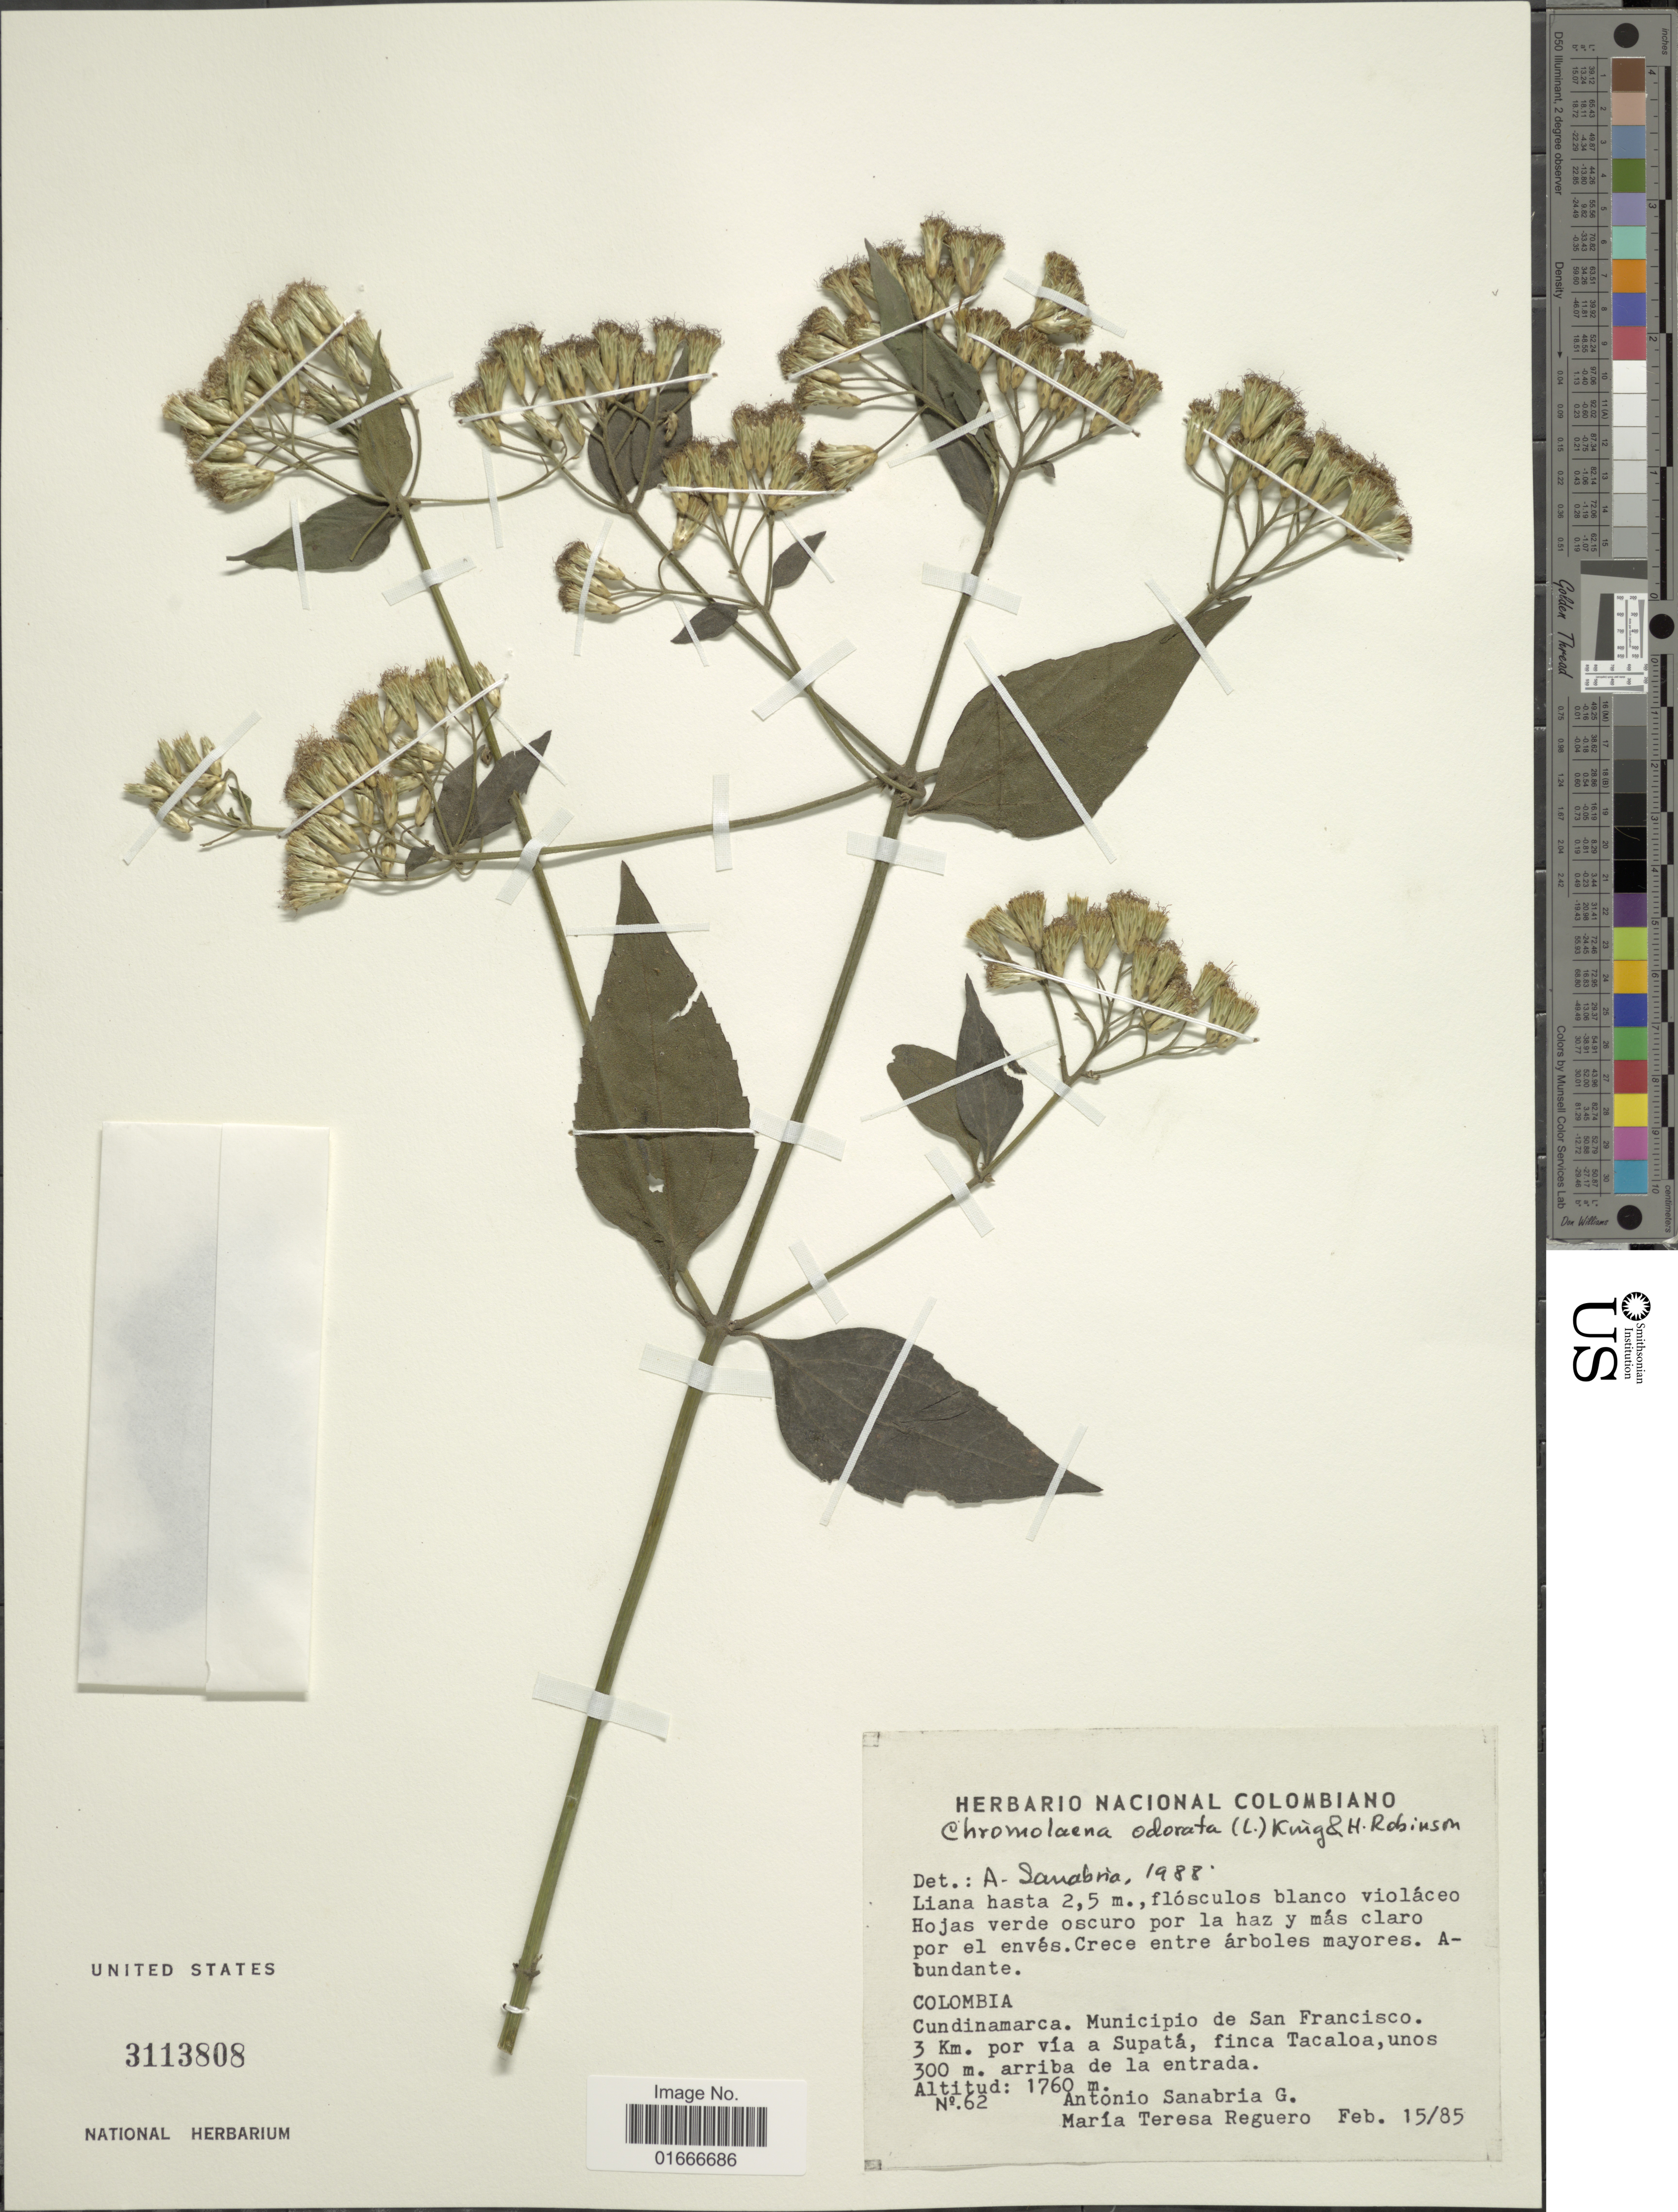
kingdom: Plantae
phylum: Tracheophyta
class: Magnoliopsida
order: Asterales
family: Asteraceae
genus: Chromolaena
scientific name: Chromolaena odorata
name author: (L.) R.M. King & H. Rob.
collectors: A. Sanabria G. & M. Reguero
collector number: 62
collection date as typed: Transcribed d/m/y: 15/2/85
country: Colombia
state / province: Cundinamarca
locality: Municipio de San Francisco, 3 km por via a Supata, finca Tacaloa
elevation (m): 1760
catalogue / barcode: US 3113808